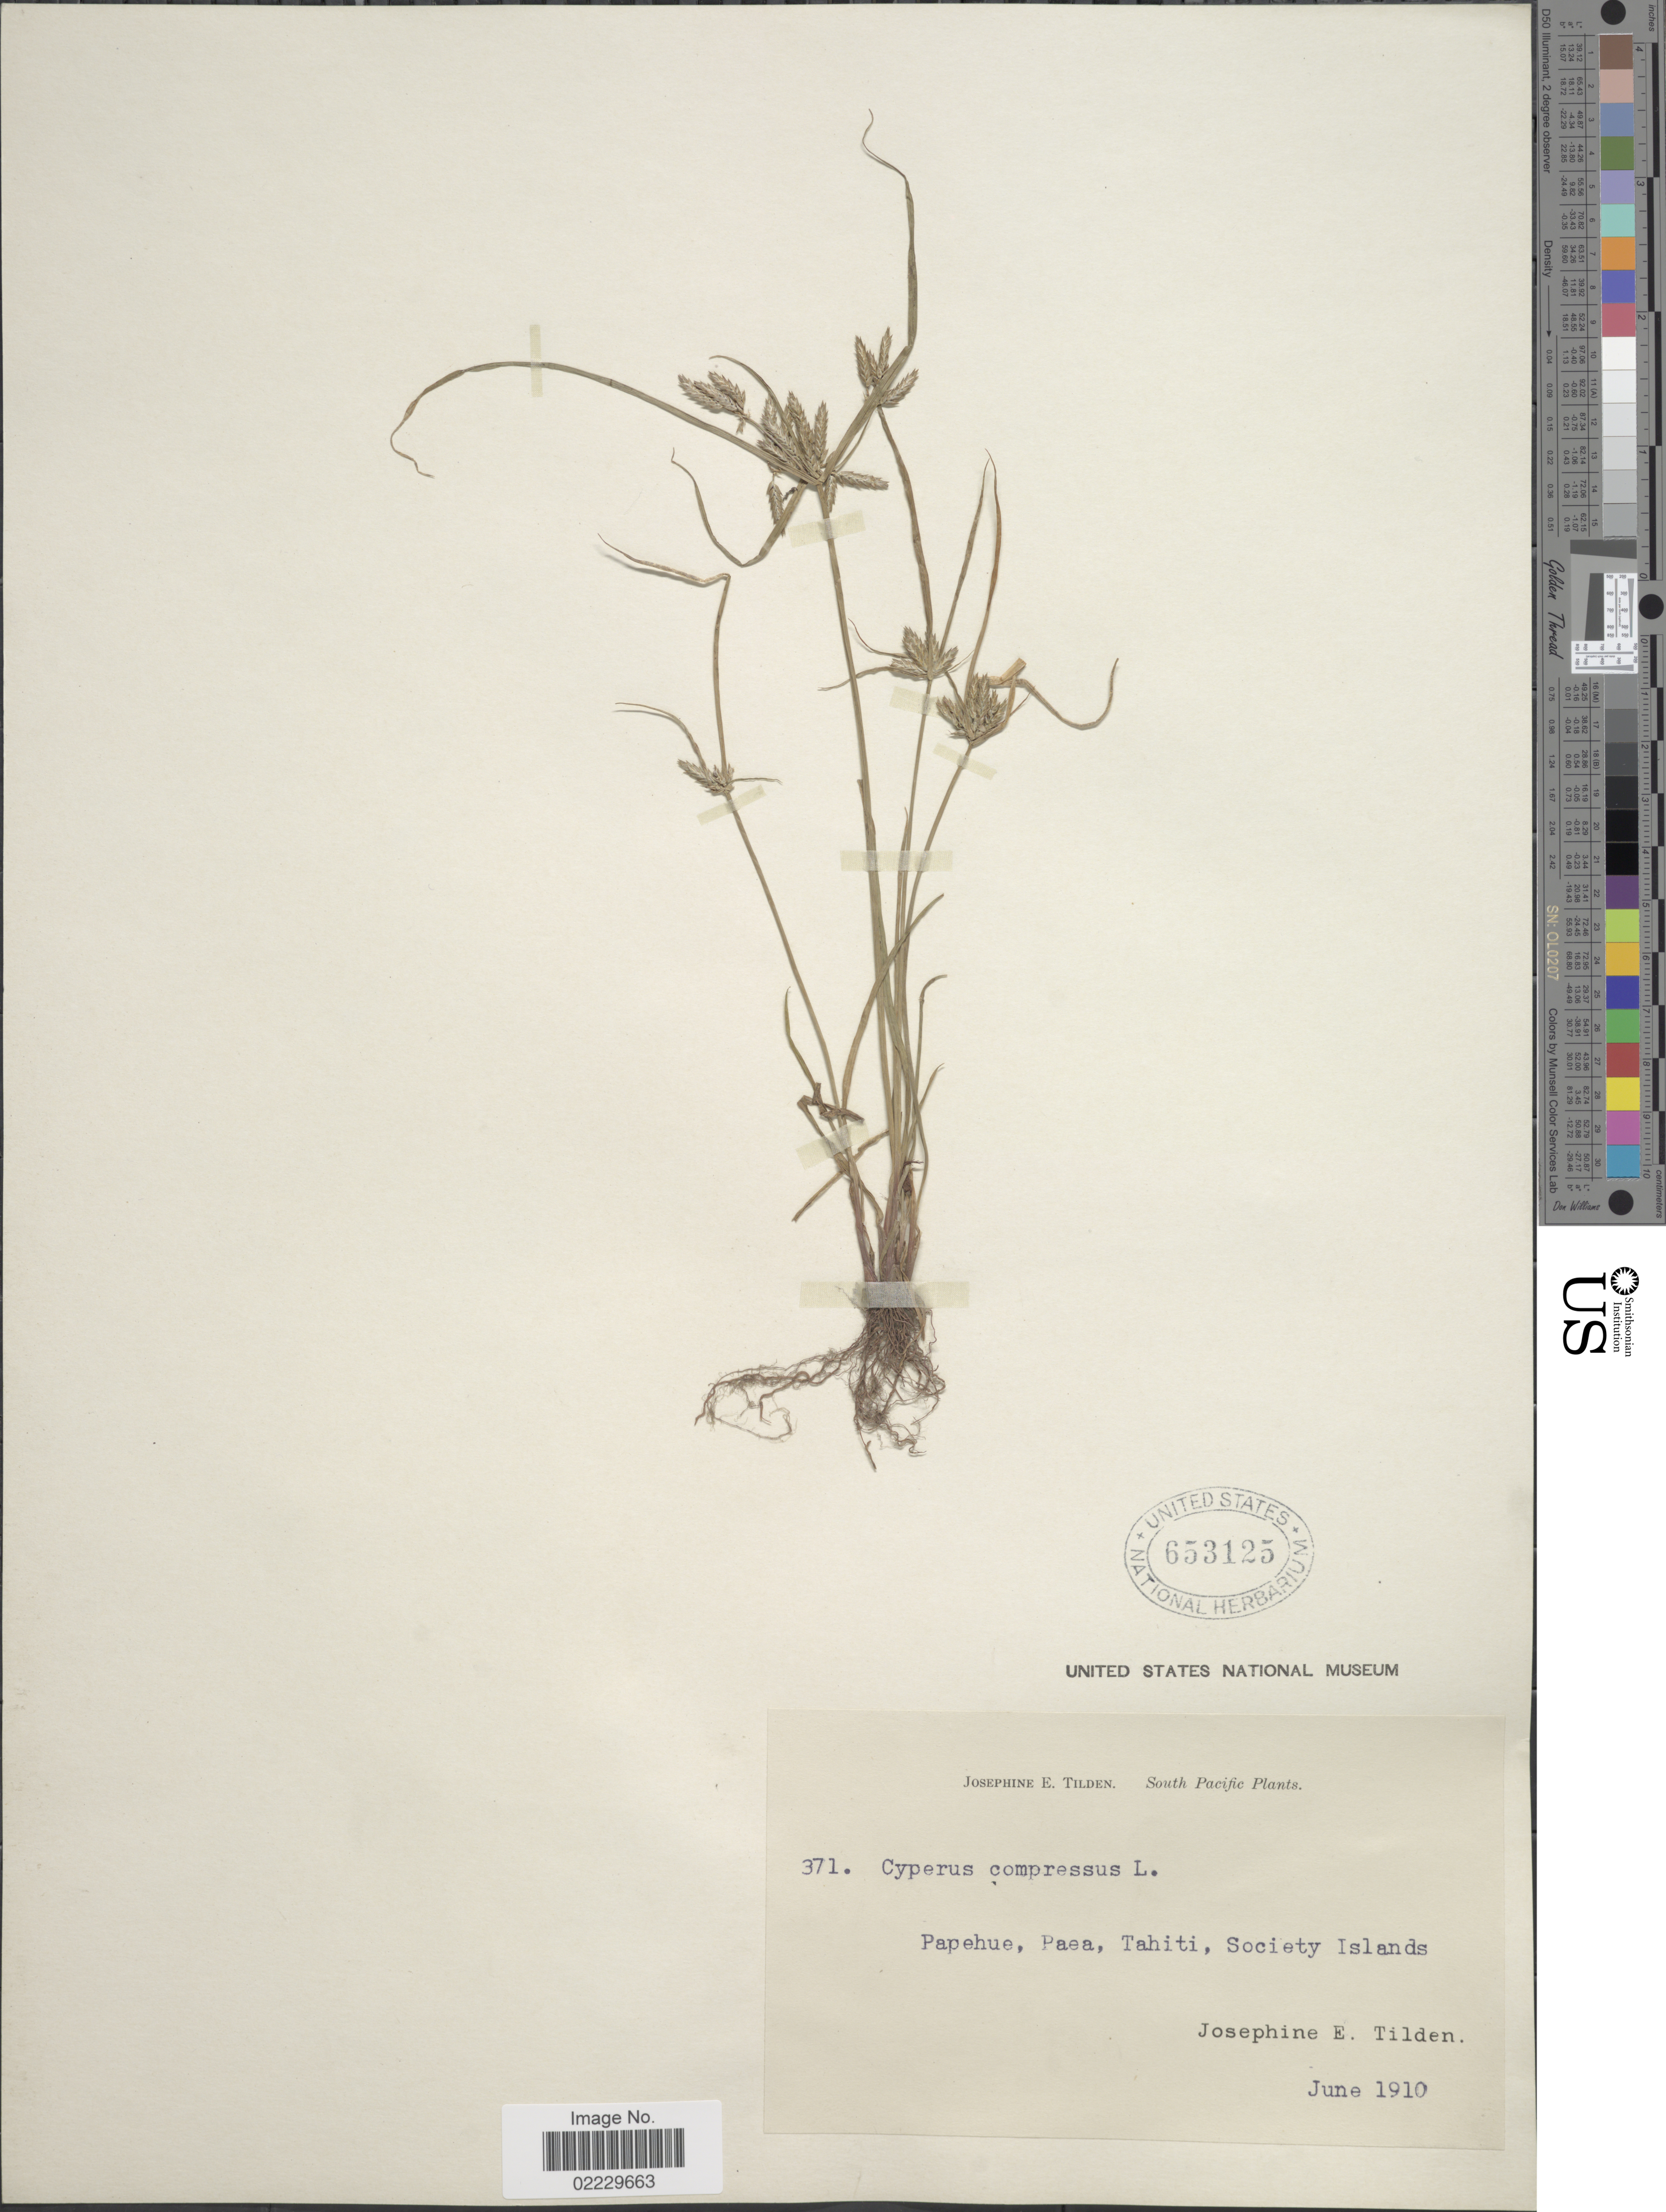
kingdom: Plantae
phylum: Tracheophyta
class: Liliopsida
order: Poales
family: Cyperaceae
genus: Cyperus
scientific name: Cyperus compressus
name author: L.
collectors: J. E. Tilden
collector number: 371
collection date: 1910-06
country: French Polynesia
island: Tahiti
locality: Papehue, Paea, Tahiti, Society Islands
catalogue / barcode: US 653125